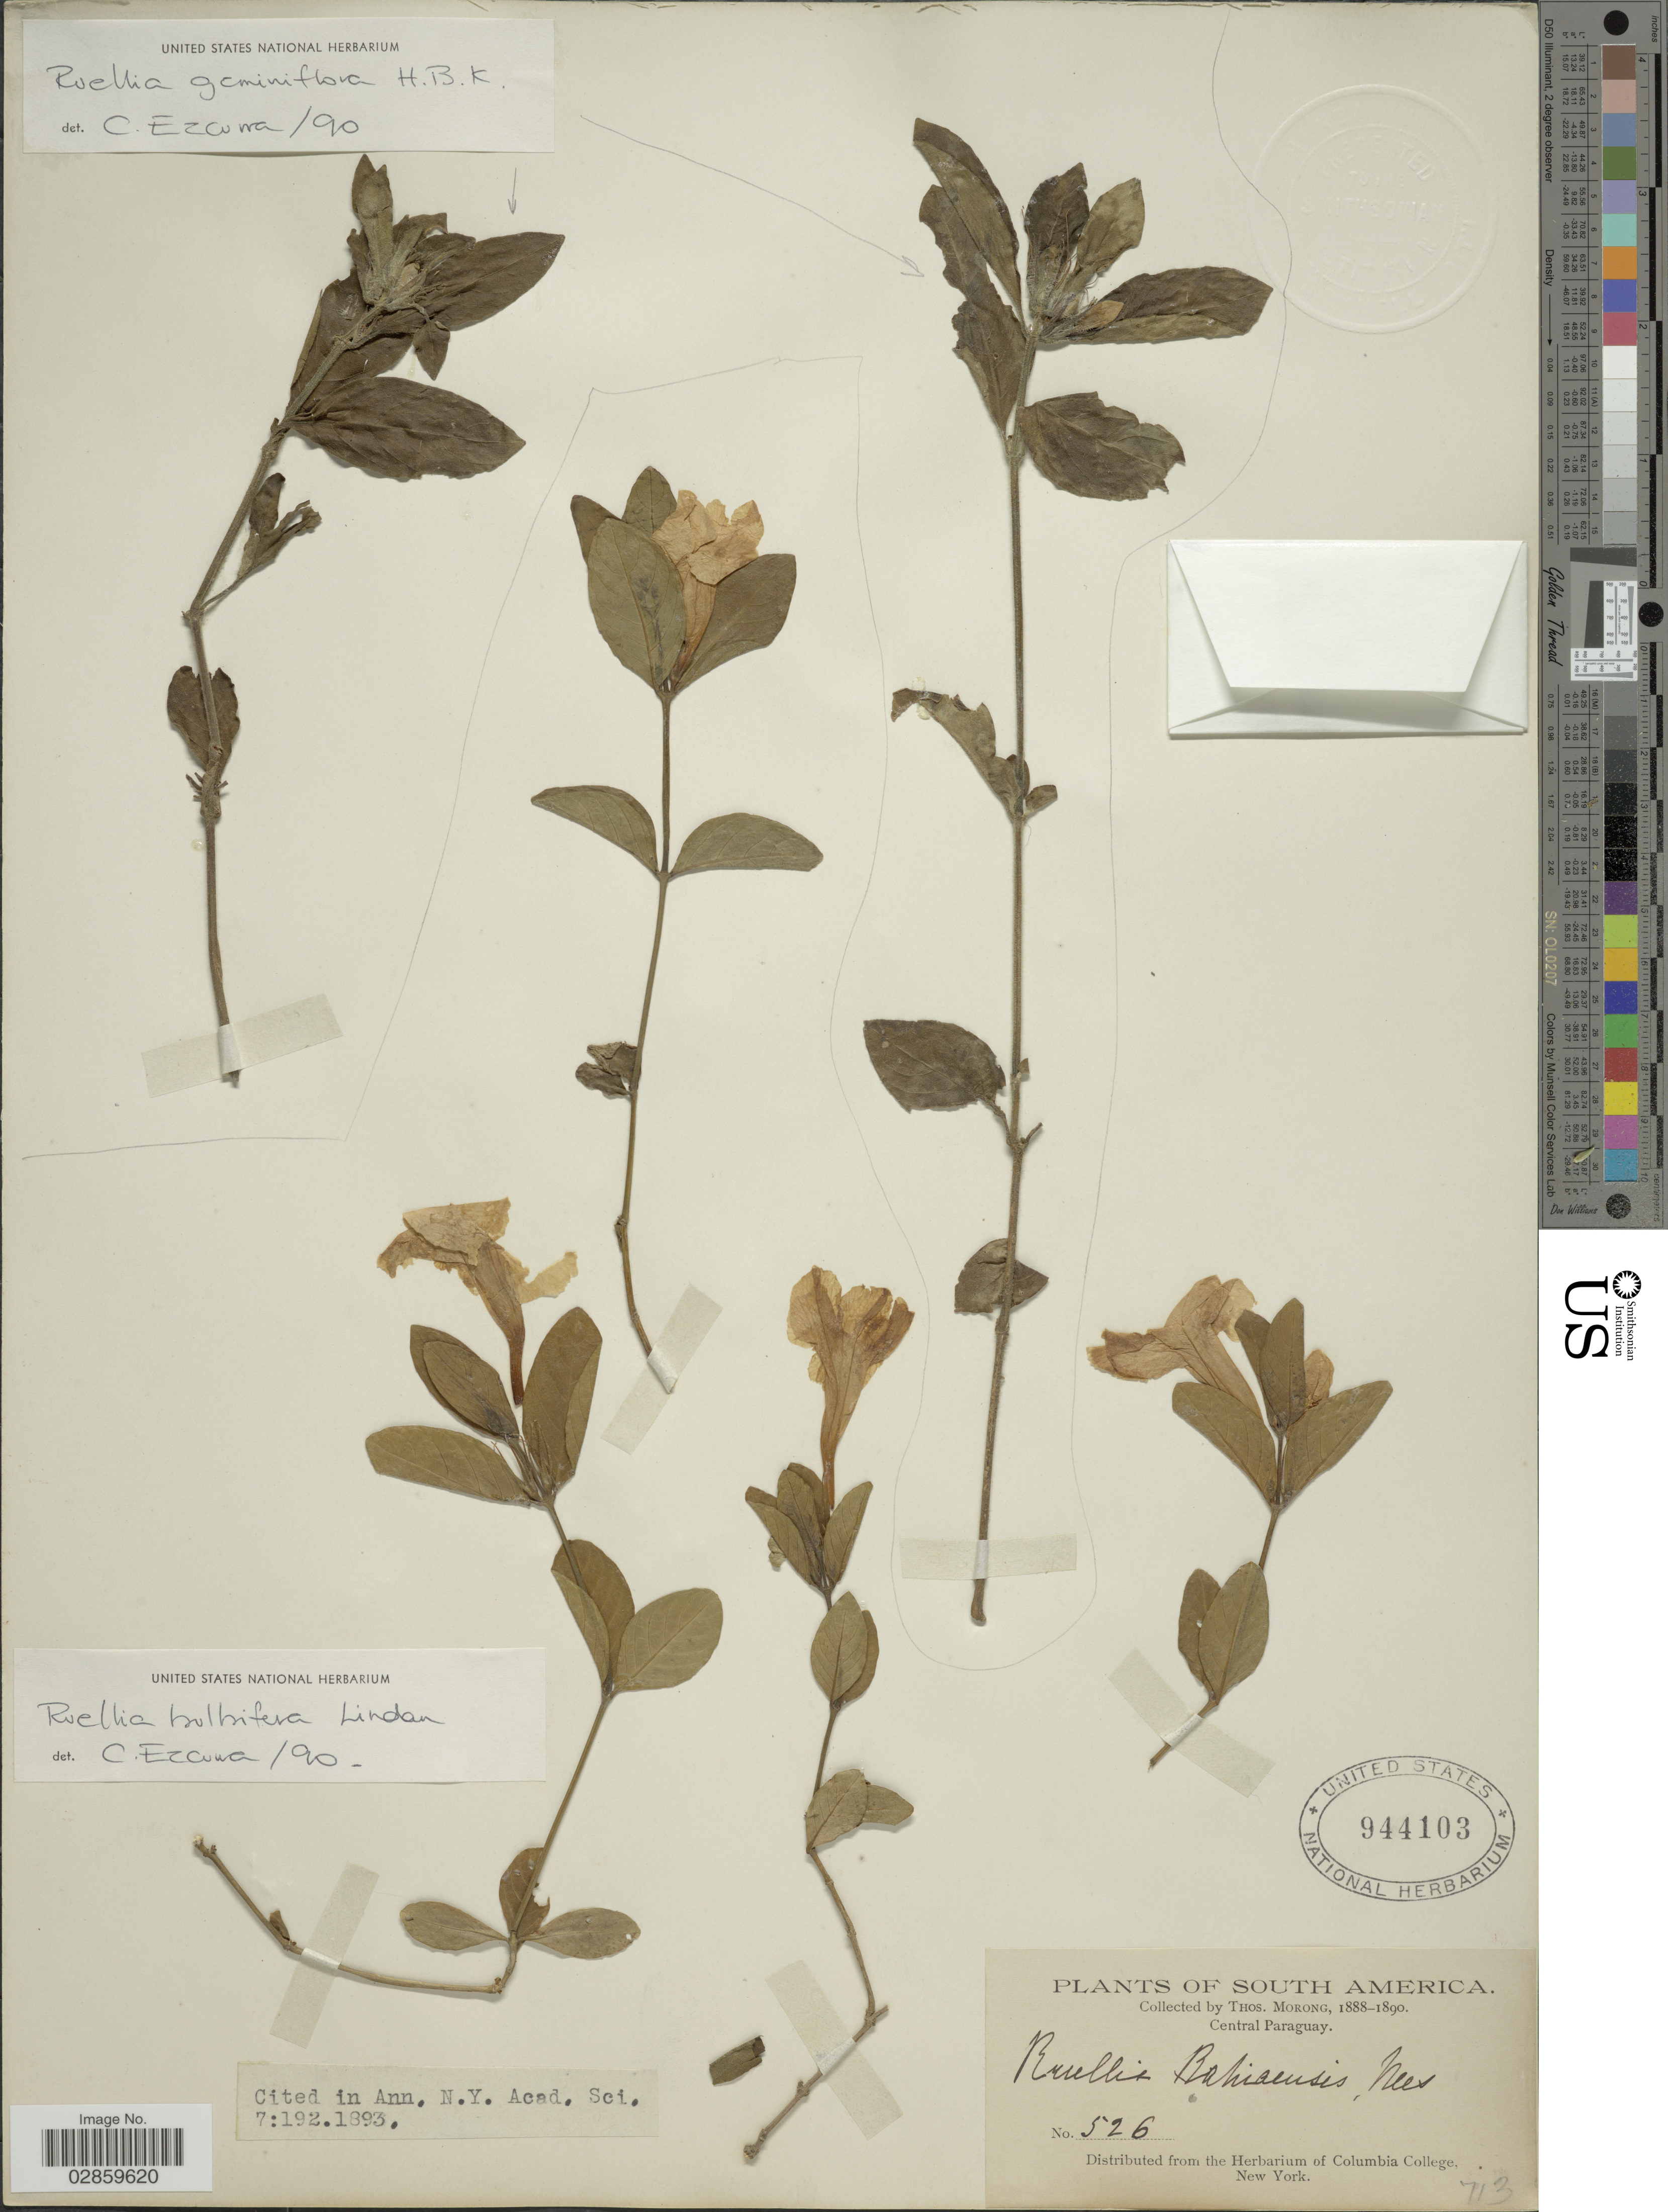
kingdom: Plantae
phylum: Tracheophyta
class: Magnoliopsida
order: Lamiales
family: Acanthaceae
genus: Ruellia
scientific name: Ruellia bulbifera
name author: Lindau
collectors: ex herb. T. Morong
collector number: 526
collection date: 1888/1890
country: Paraguay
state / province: Central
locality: Central Paraguay.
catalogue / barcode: US 944103